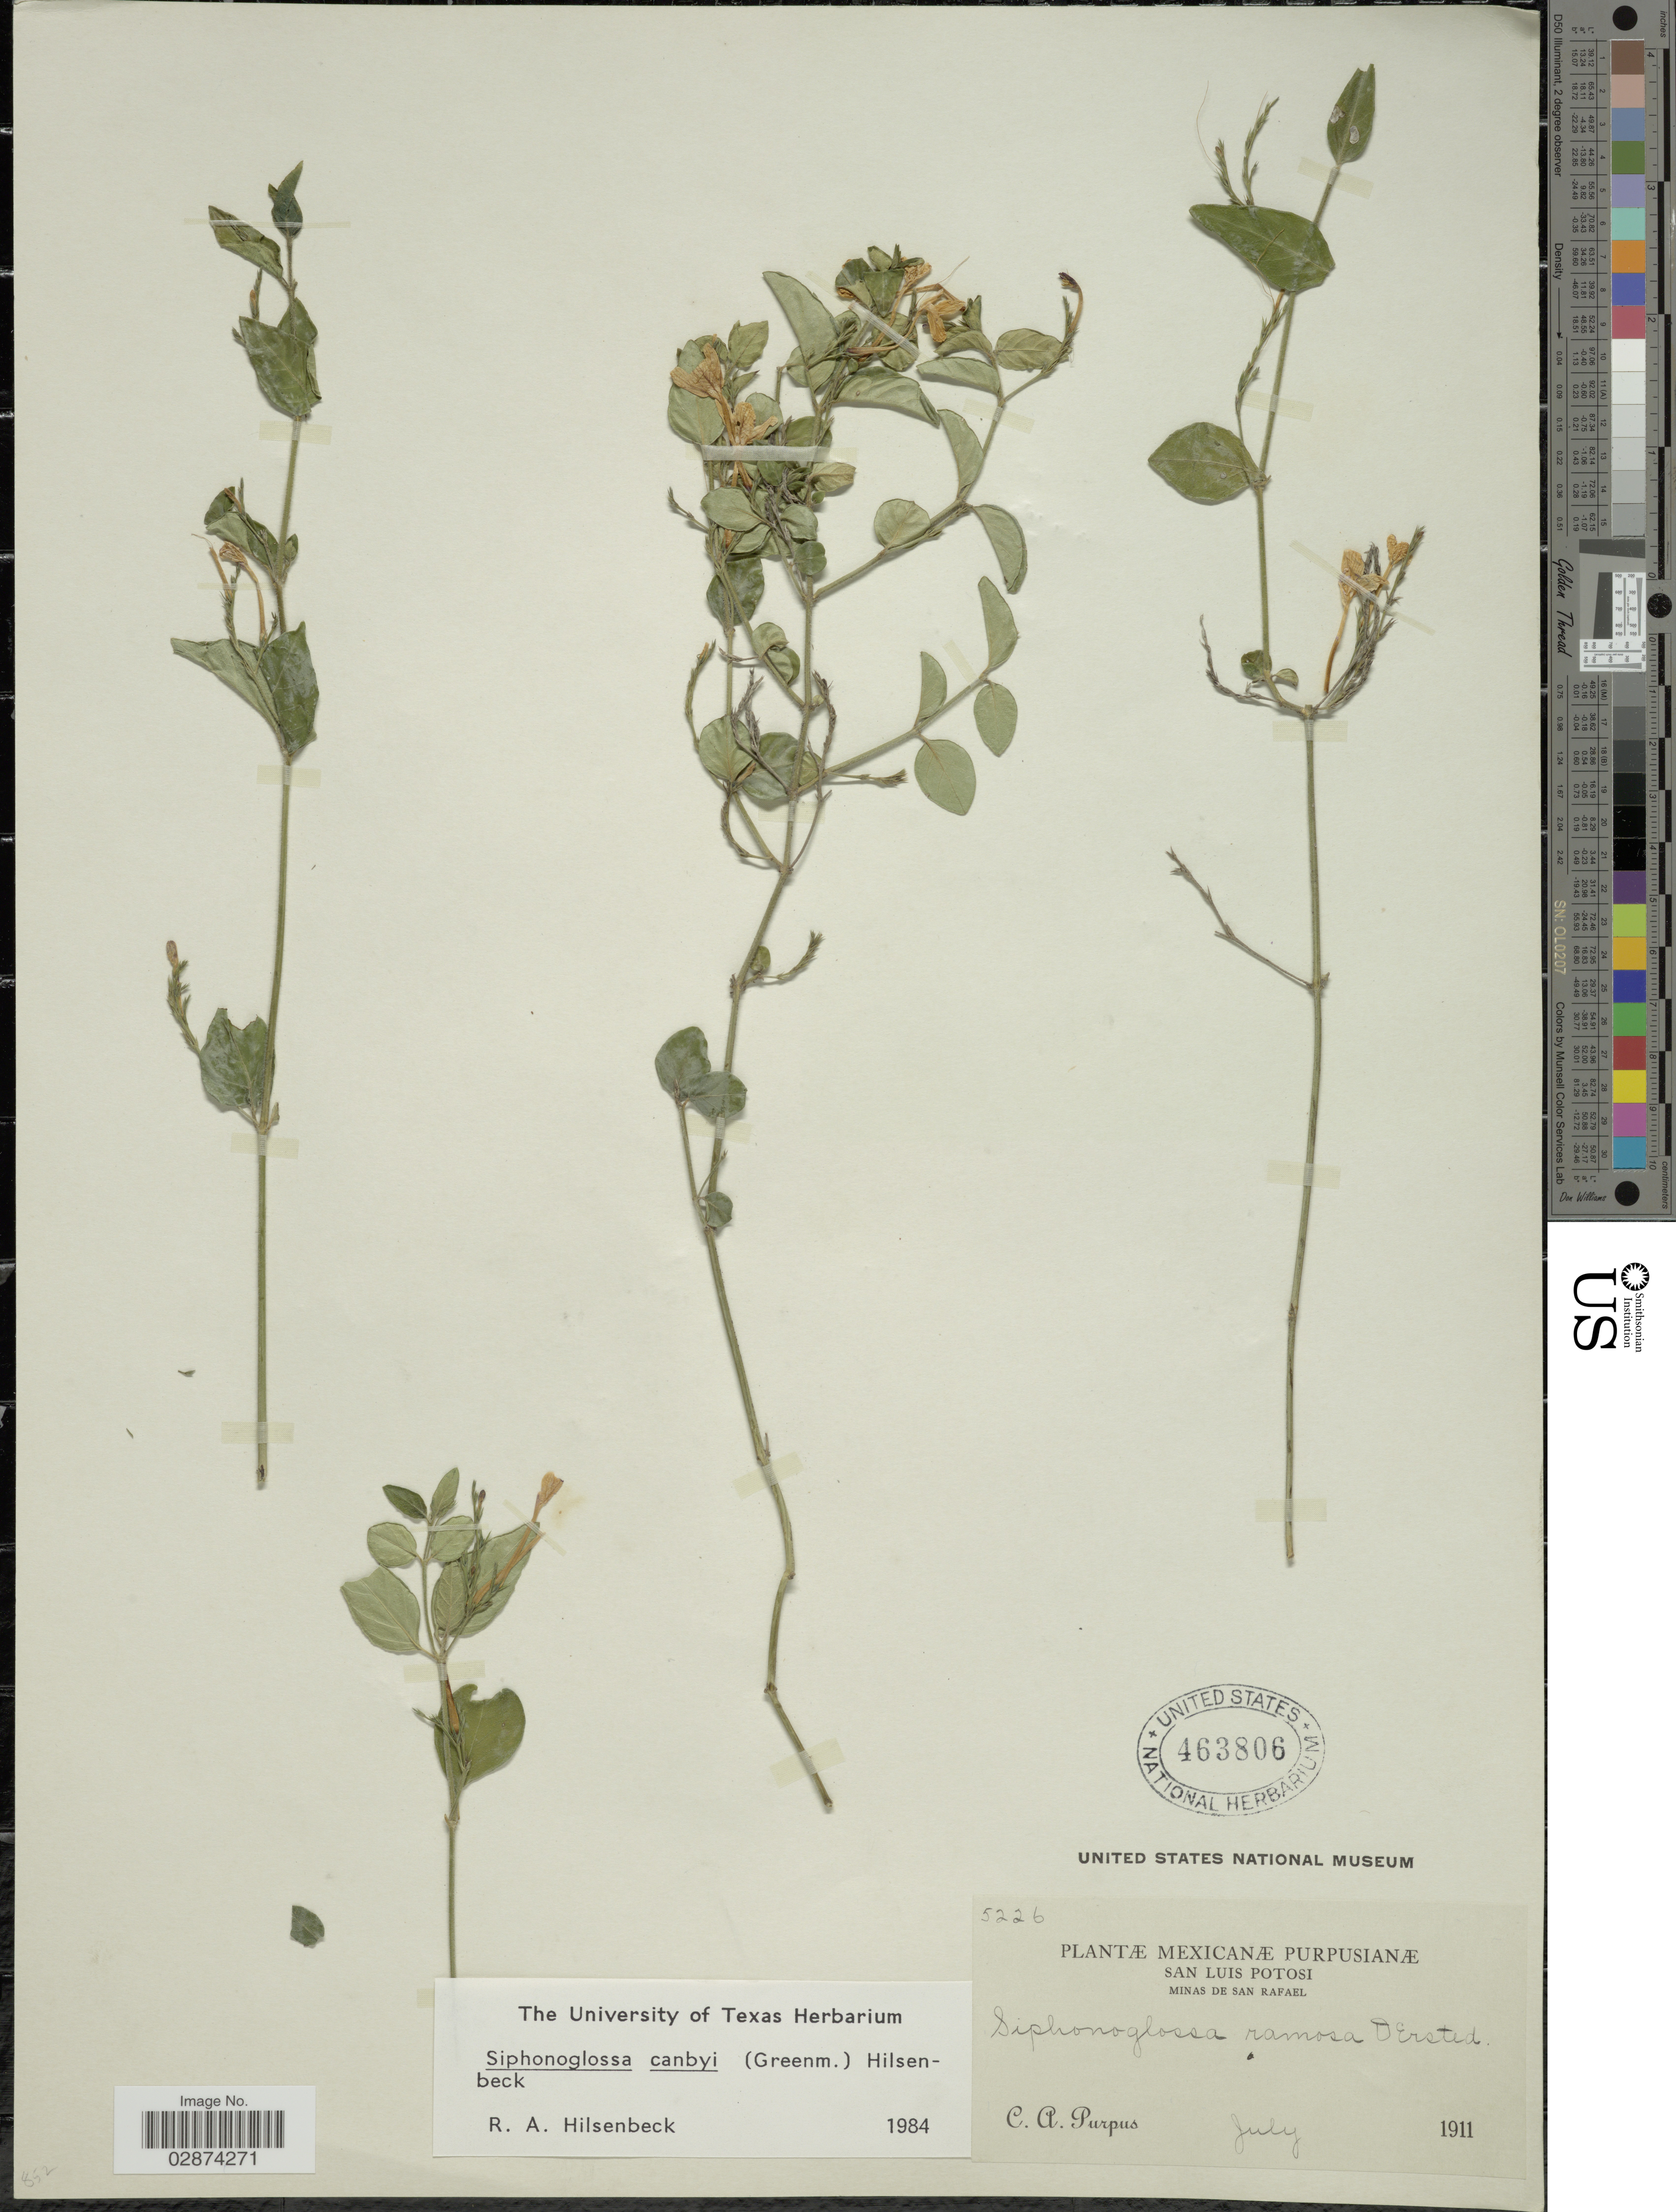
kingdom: Plantae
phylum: Tracheophyta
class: Magnoliopsida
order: Lamiales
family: Acanthaceae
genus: Justicia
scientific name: Justicia canbyi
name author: Greenm.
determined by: Fisher, Amanda, (LOB), California State University, Long Beach (UNITED STATES)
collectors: C. A. Purpus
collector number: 5226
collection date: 1911-07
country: Mexico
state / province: San Luis Potosí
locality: Minas de San Rafael.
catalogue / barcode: US 463806